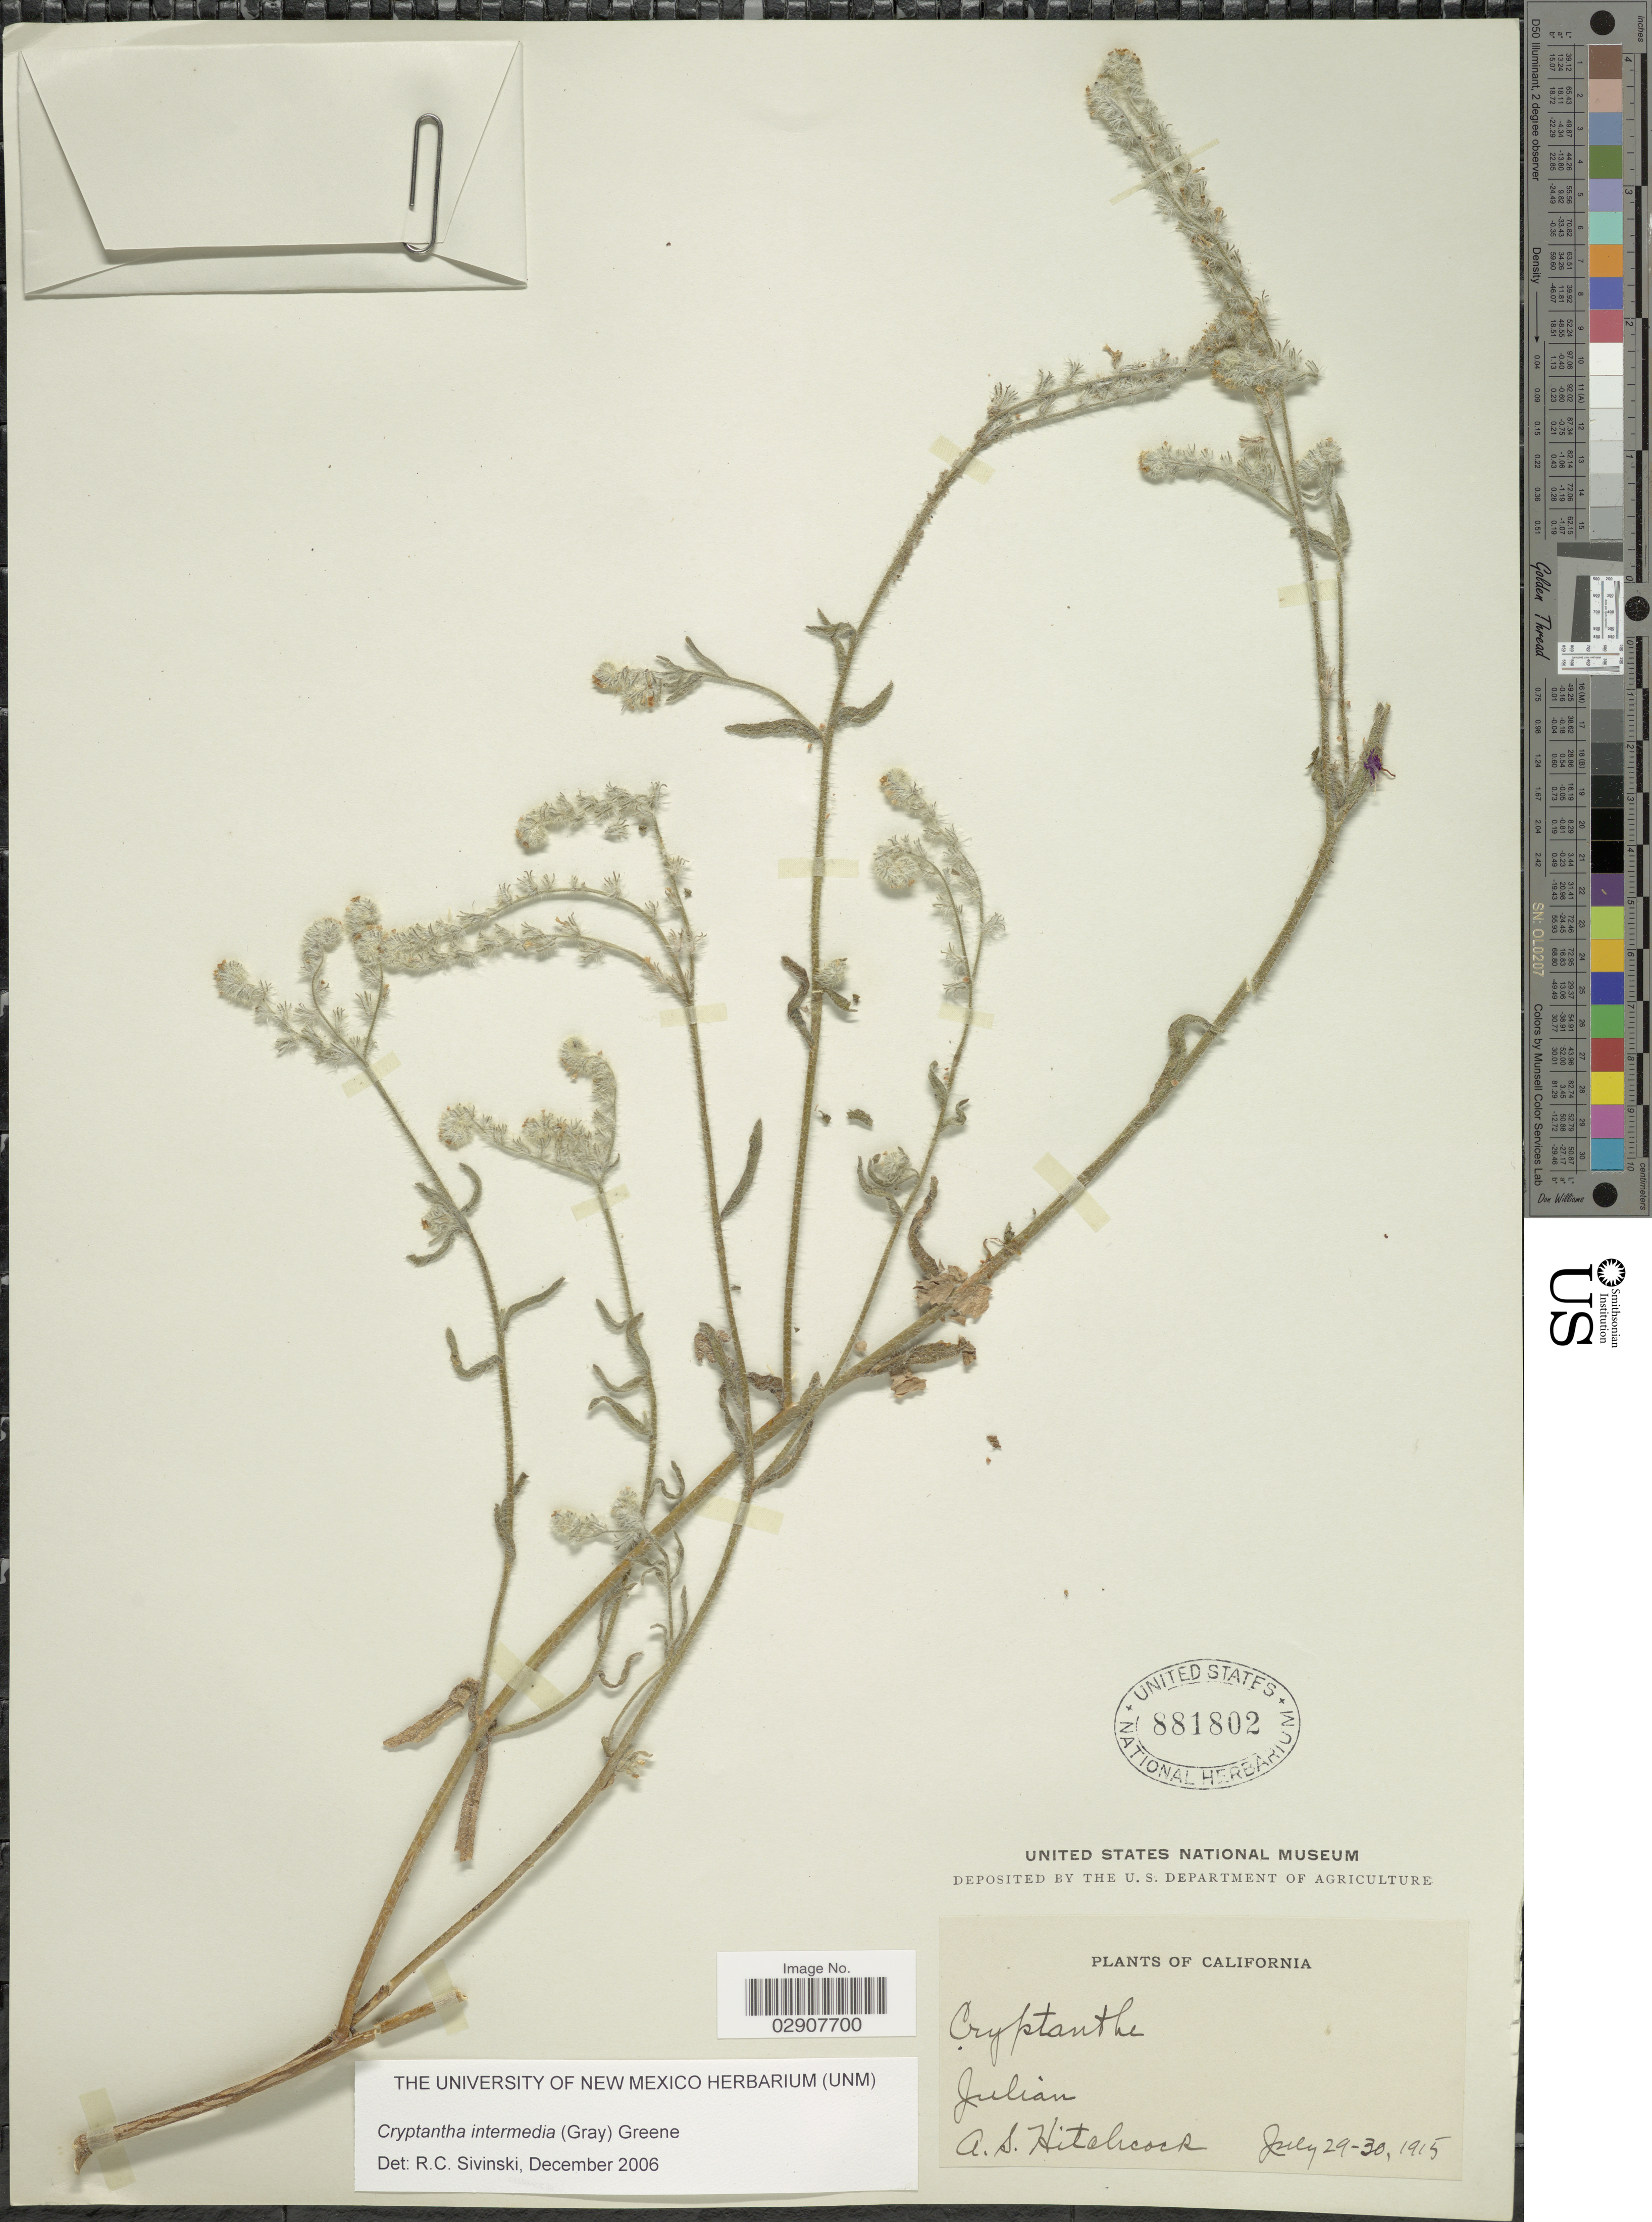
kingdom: Plantae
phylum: Tracheophyta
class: Magnoliopsida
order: Boraginales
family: Boraginaceae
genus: Cryptantha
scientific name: Cryptantha intermedia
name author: (A. Gray) Greene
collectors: A. S. Hitchcock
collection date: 1915-07-29/1915-07-30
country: United States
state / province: California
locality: Julian.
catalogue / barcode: US 881802